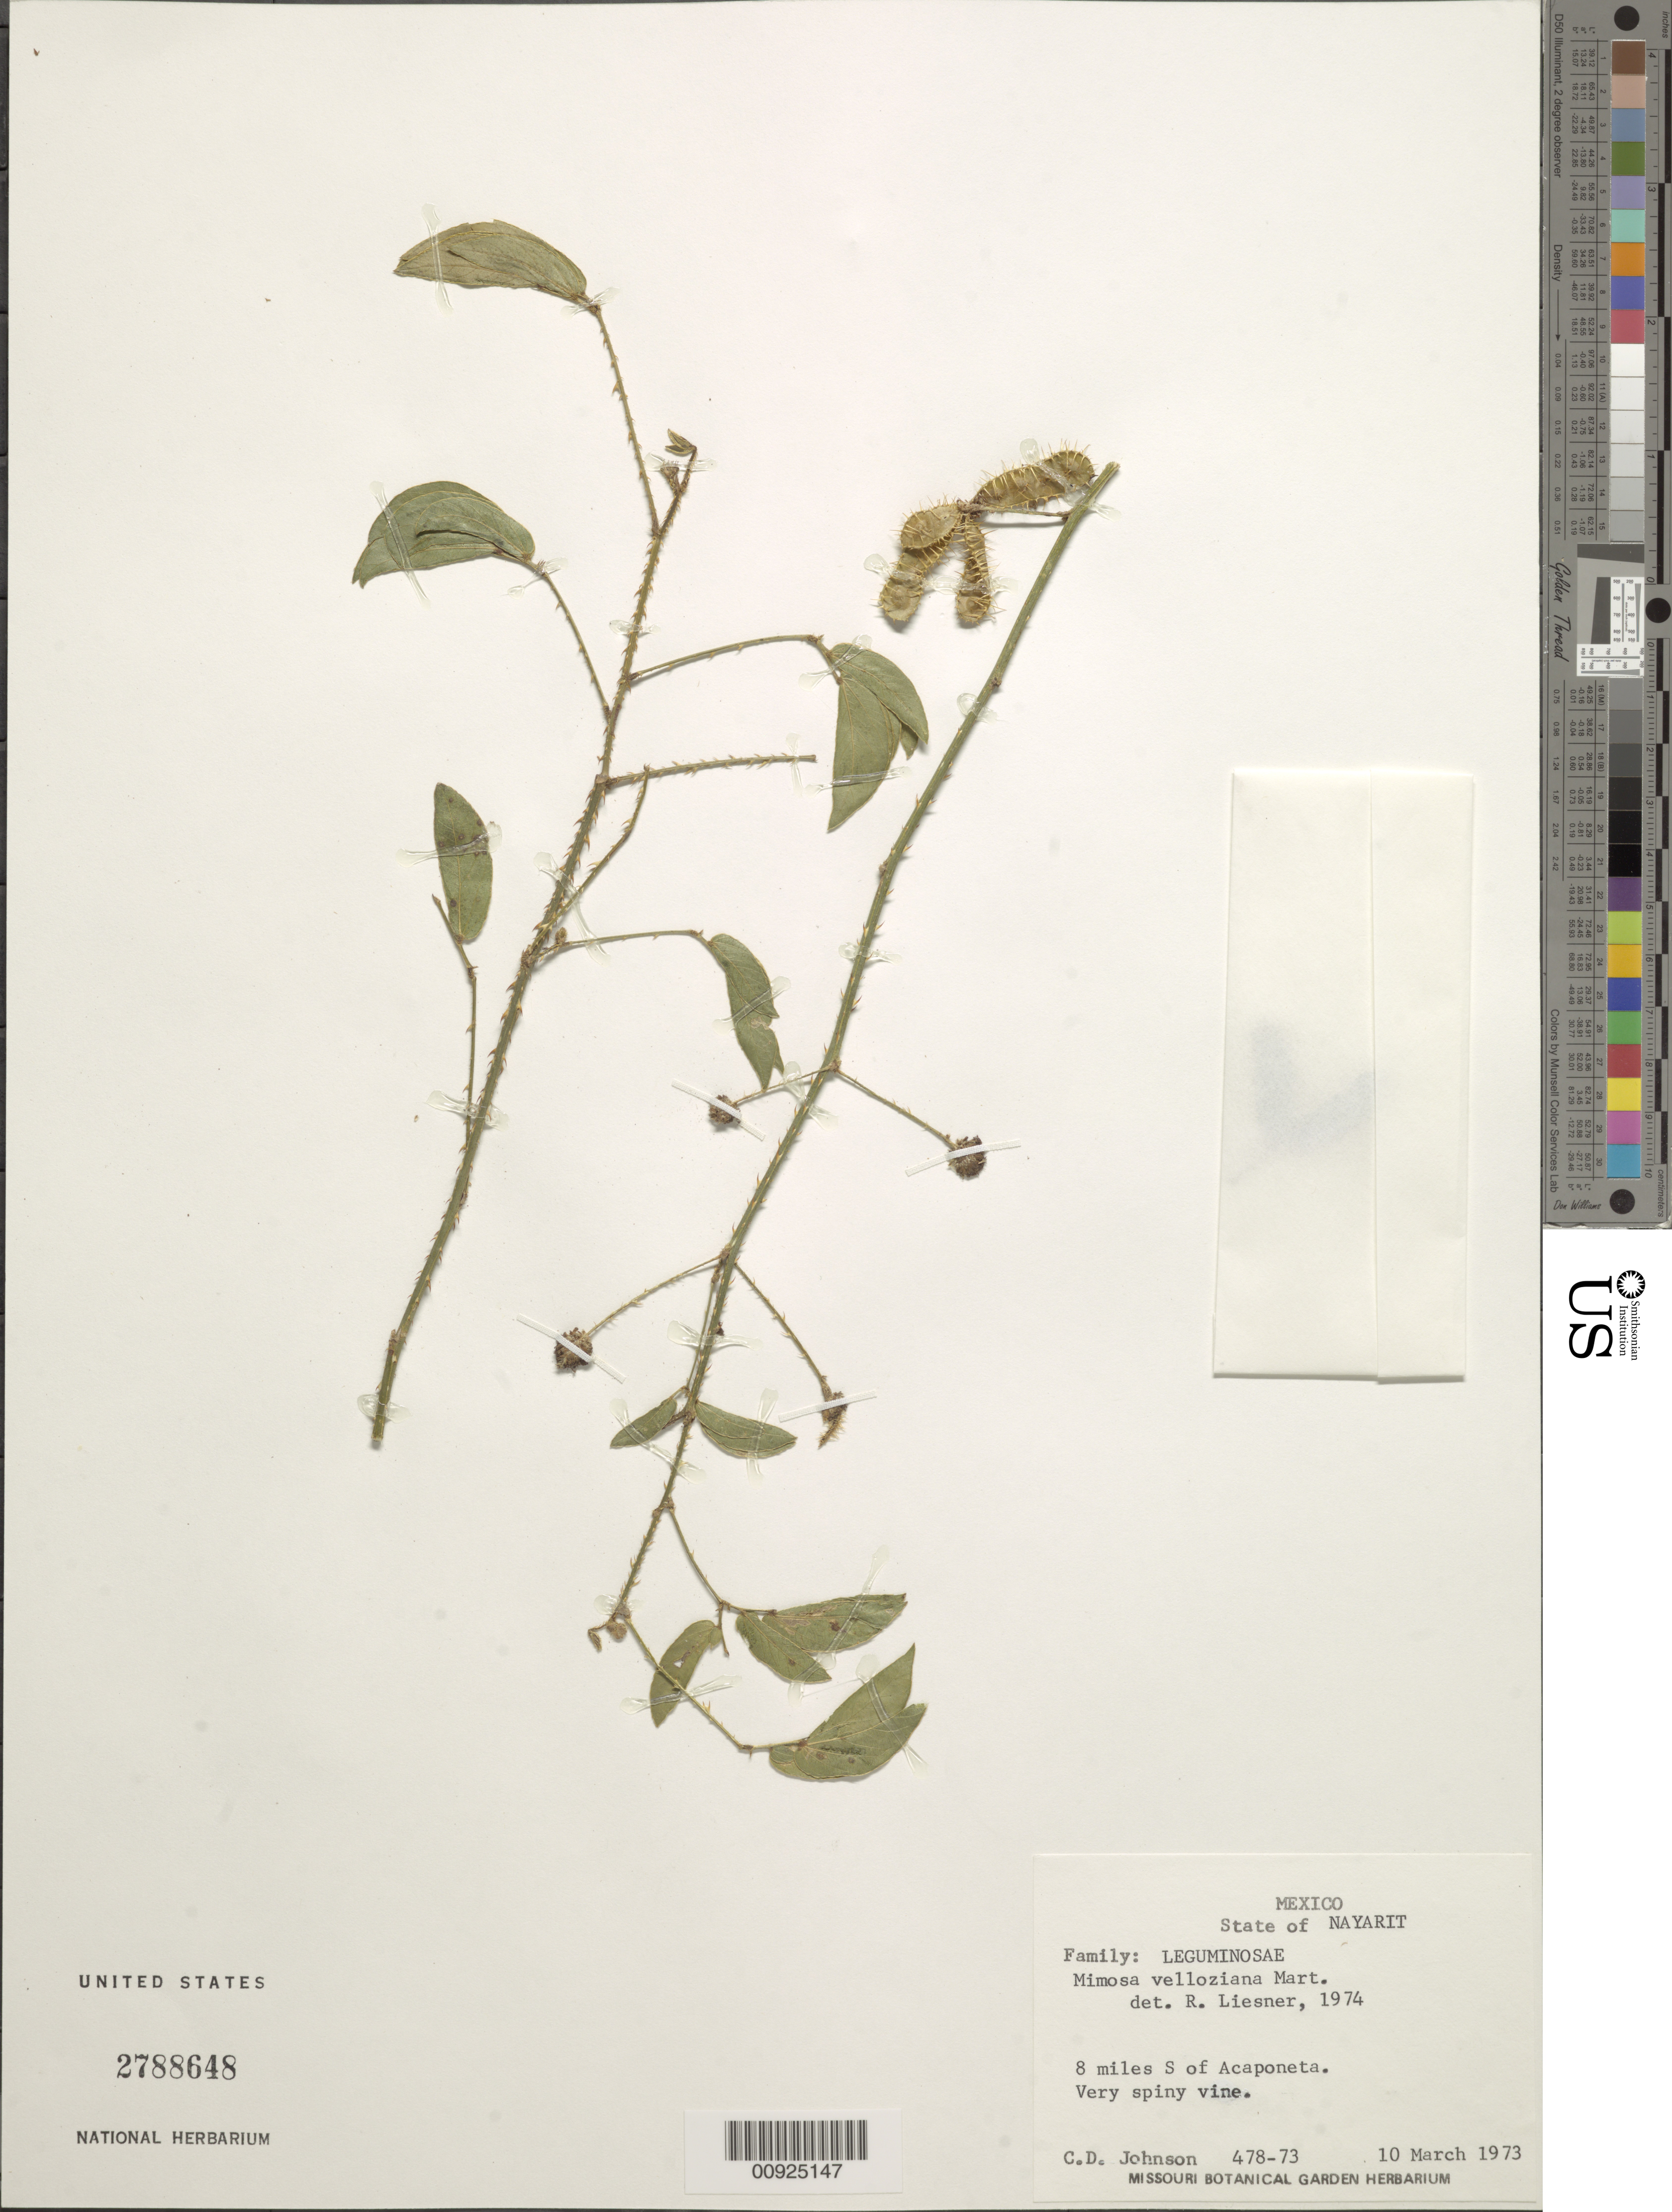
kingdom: Plantae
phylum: Tracheophyta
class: Magnoliopsida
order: Fabales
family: Fabaceae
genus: Mimosa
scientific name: Mimosa velloziana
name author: Mart.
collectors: C. D. Johnson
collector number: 478-73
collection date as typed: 10 Mar 1973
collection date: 1973-03-10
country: Mexico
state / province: Nayarit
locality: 8 miles S of Acaponeta.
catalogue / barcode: US 2788648